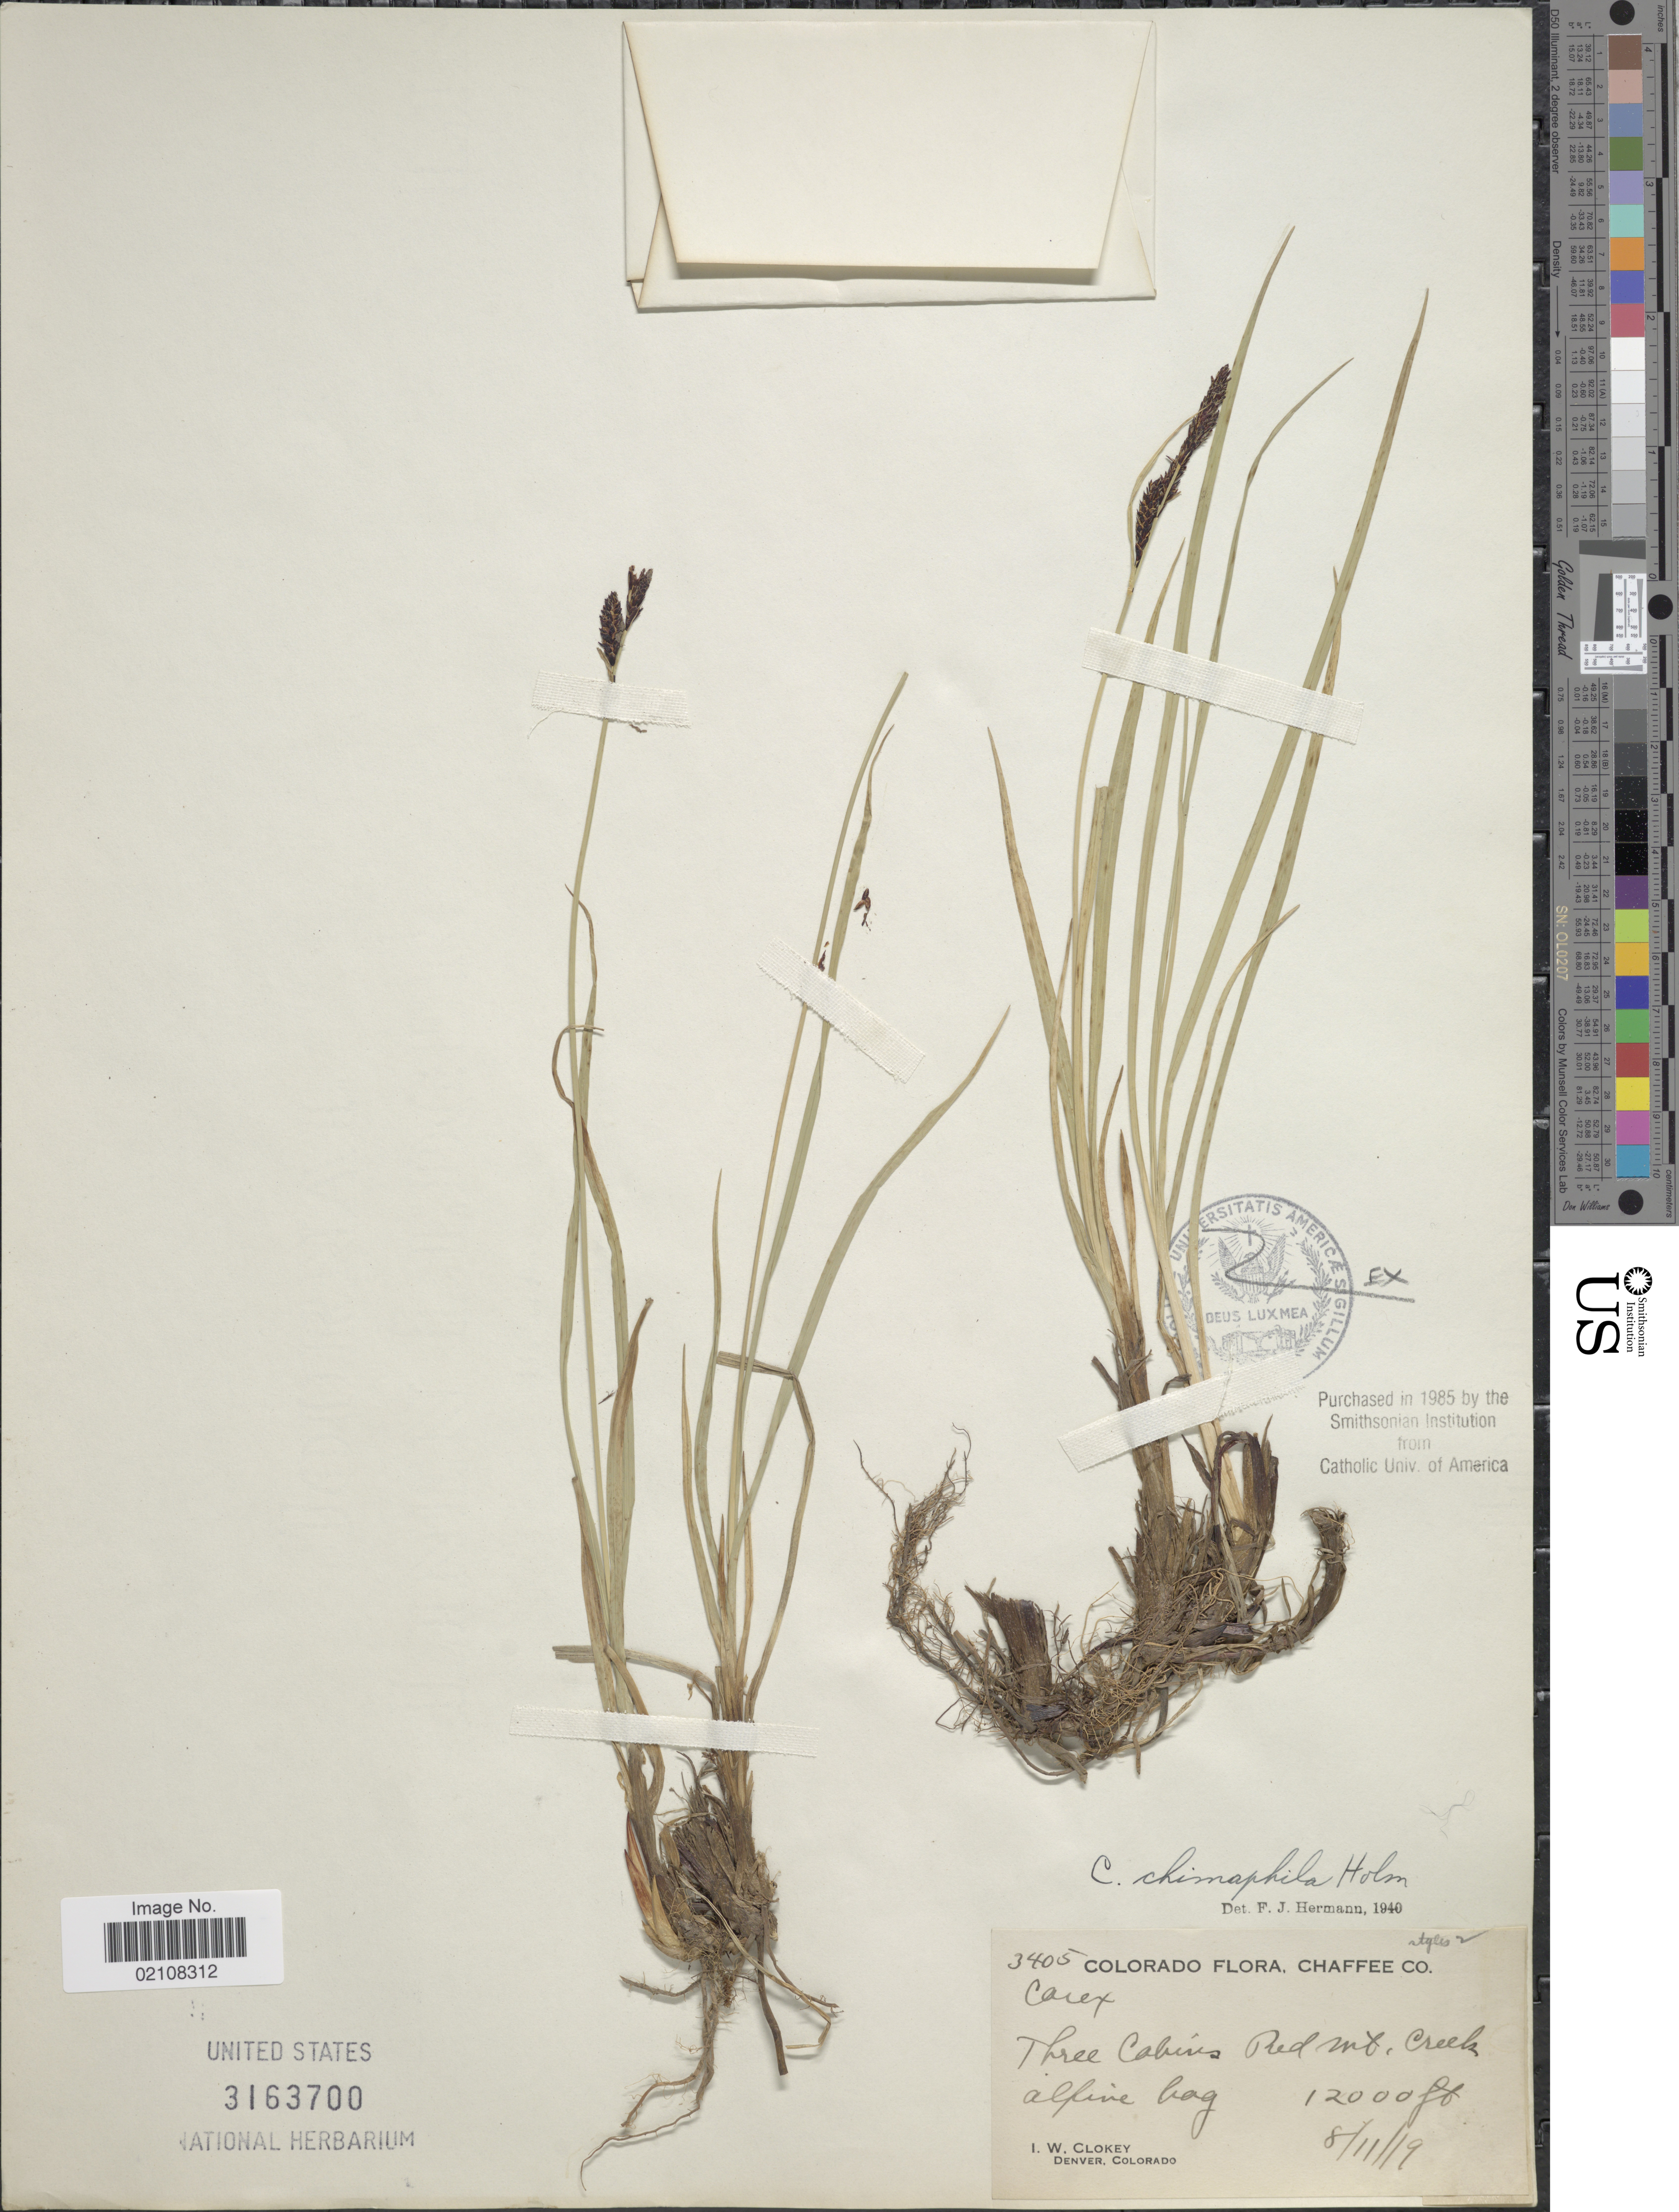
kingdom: Plantae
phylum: Tracheophyta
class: Liliopsida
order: Poales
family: Cyperaceae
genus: Carex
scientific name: Carex scopulorum var. scopulorum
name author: Holm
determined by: Strong, Mark T., (BOT), Smithsonian Institution - National Museum of Natural History (UNITED STATES)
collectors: I. W. Clokey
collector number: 3405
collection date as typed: Transcribed d/m/y: 11/8/19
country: United States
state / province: Colorado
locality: Chaffee Co., Three Cabins, Red Mt. Creek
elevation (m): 3658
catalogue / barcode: US 3163700